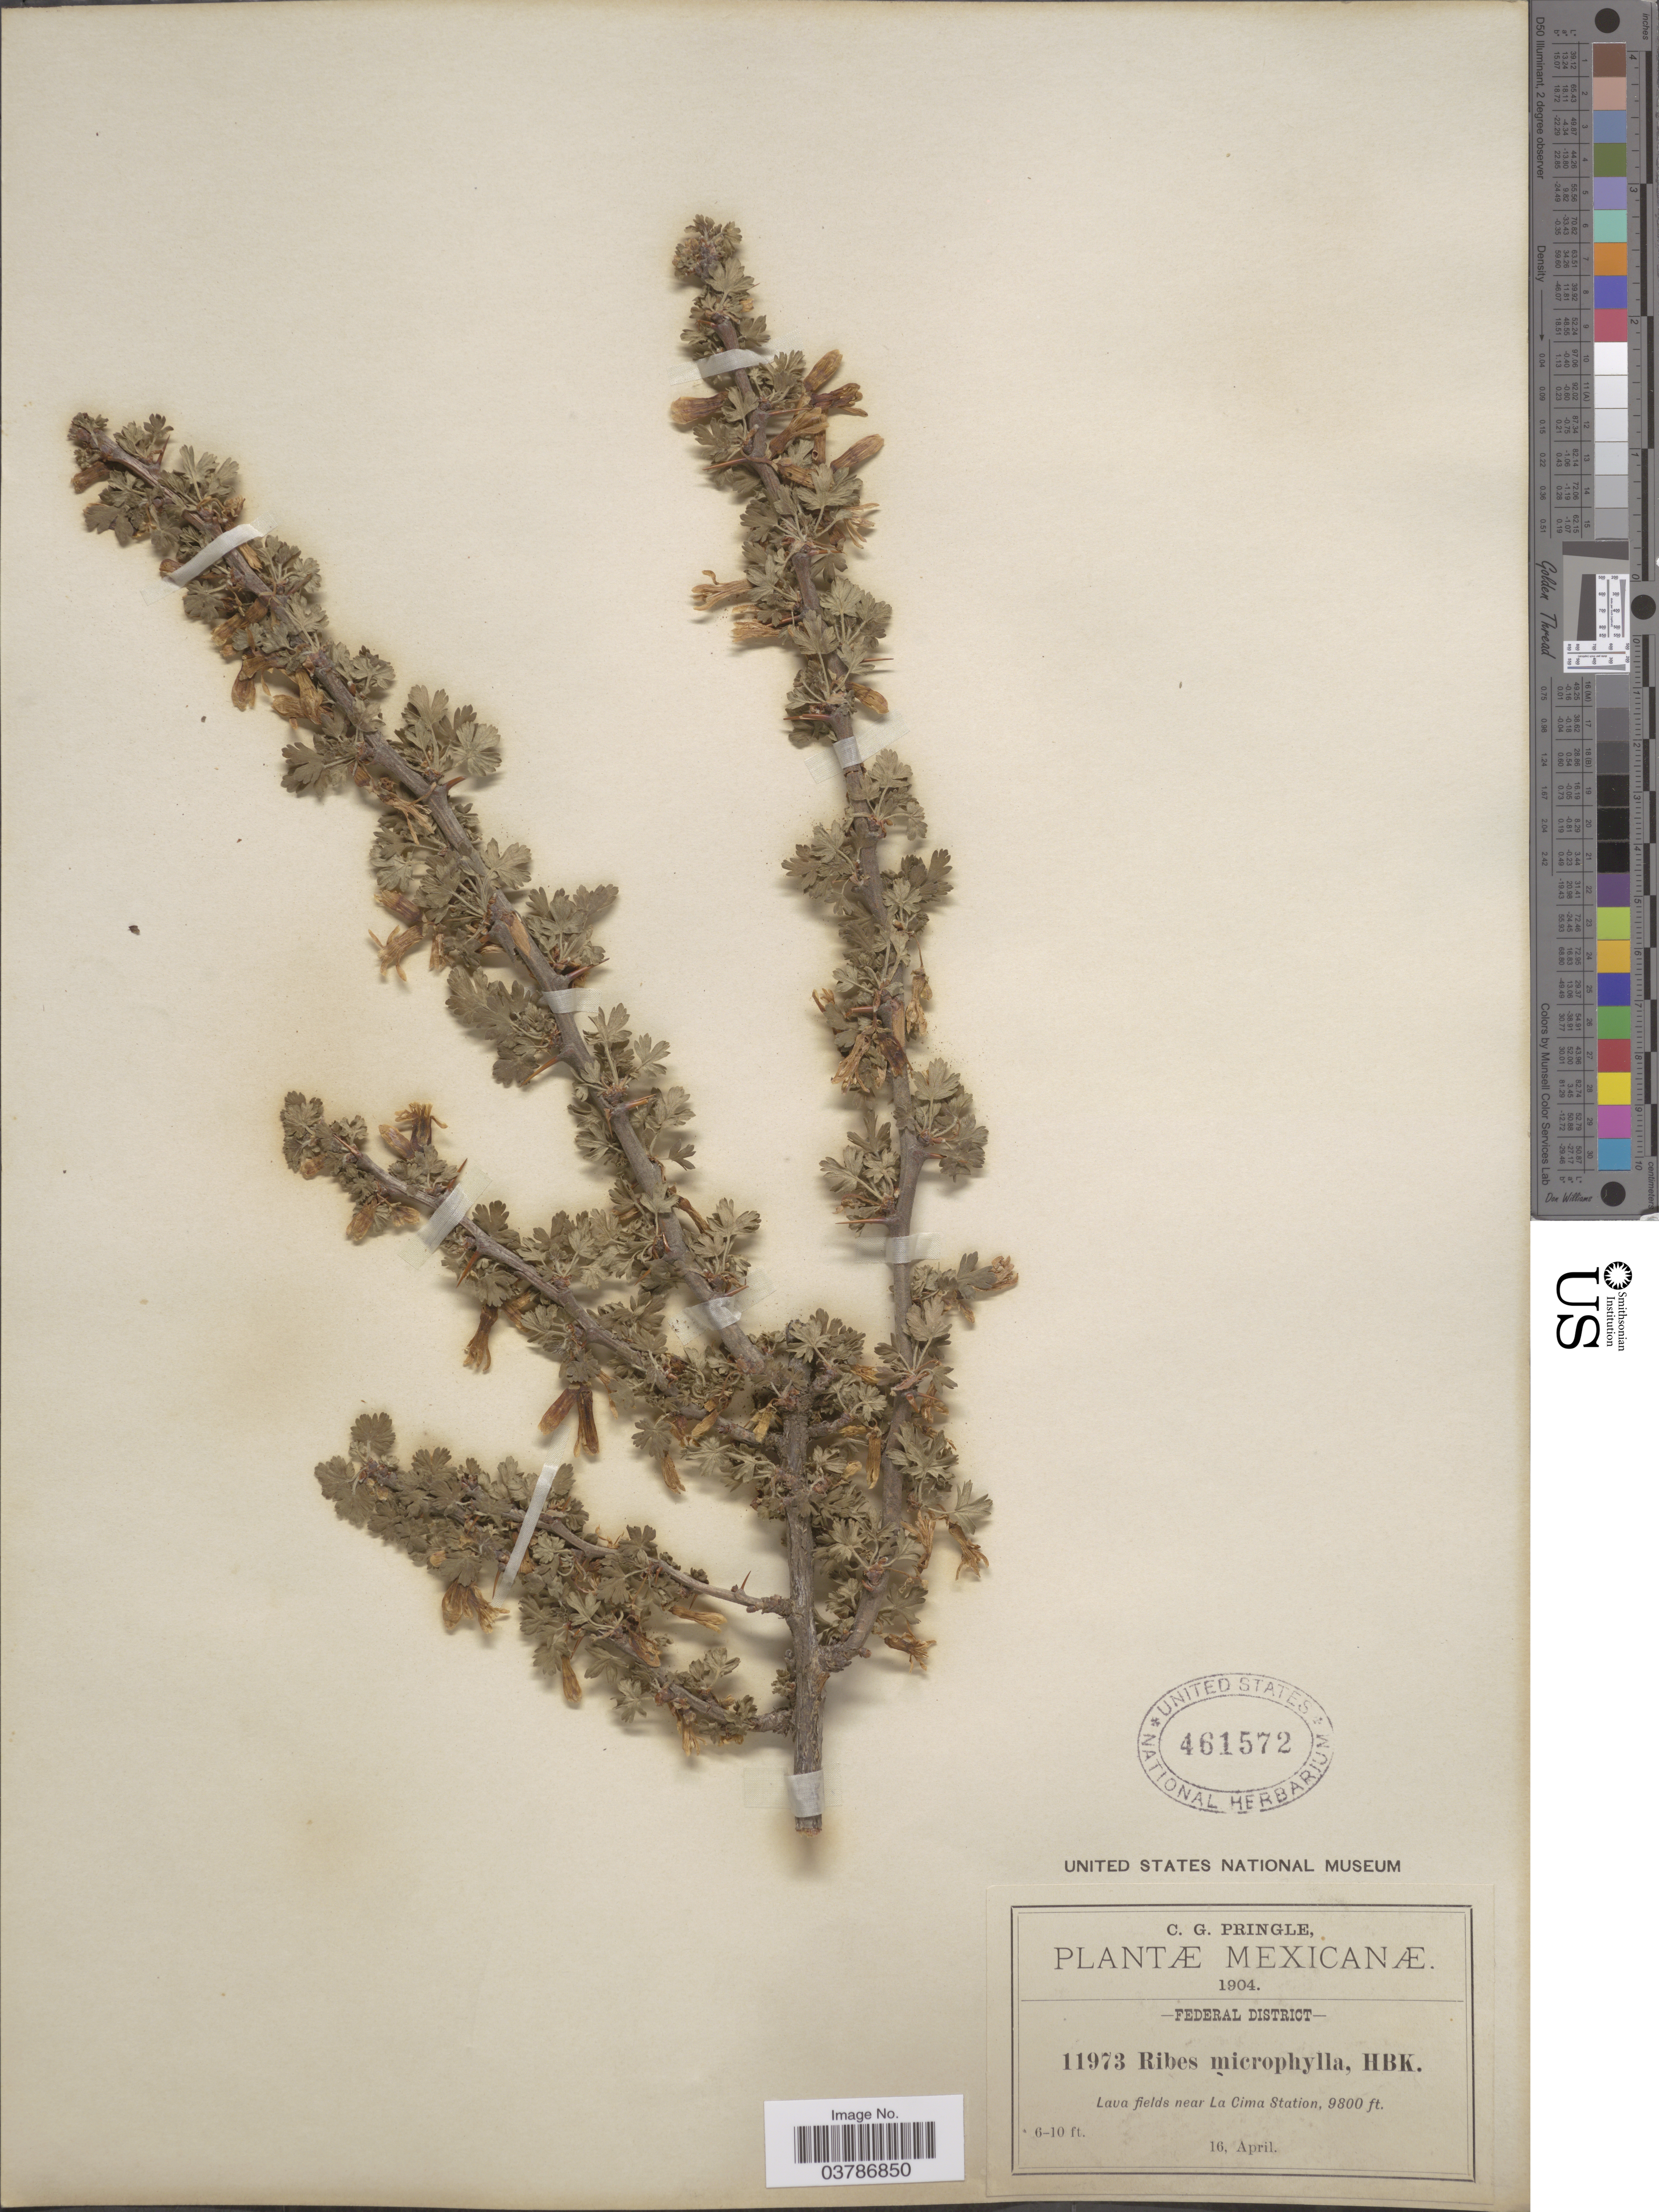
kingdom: Plantae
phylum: Tracheophyta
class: Magnoliopsida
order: Saxifragales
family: Grossulariaceae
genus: Ribes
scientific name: Ribes microphyllum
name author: Kunth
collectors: C. G. Pringle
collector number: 11973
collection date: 1904-04-16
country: Mexico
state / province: Distrito Federal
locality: Federal District. Lava fields near La Cima Station.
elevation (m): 2987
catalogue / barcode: US 461572